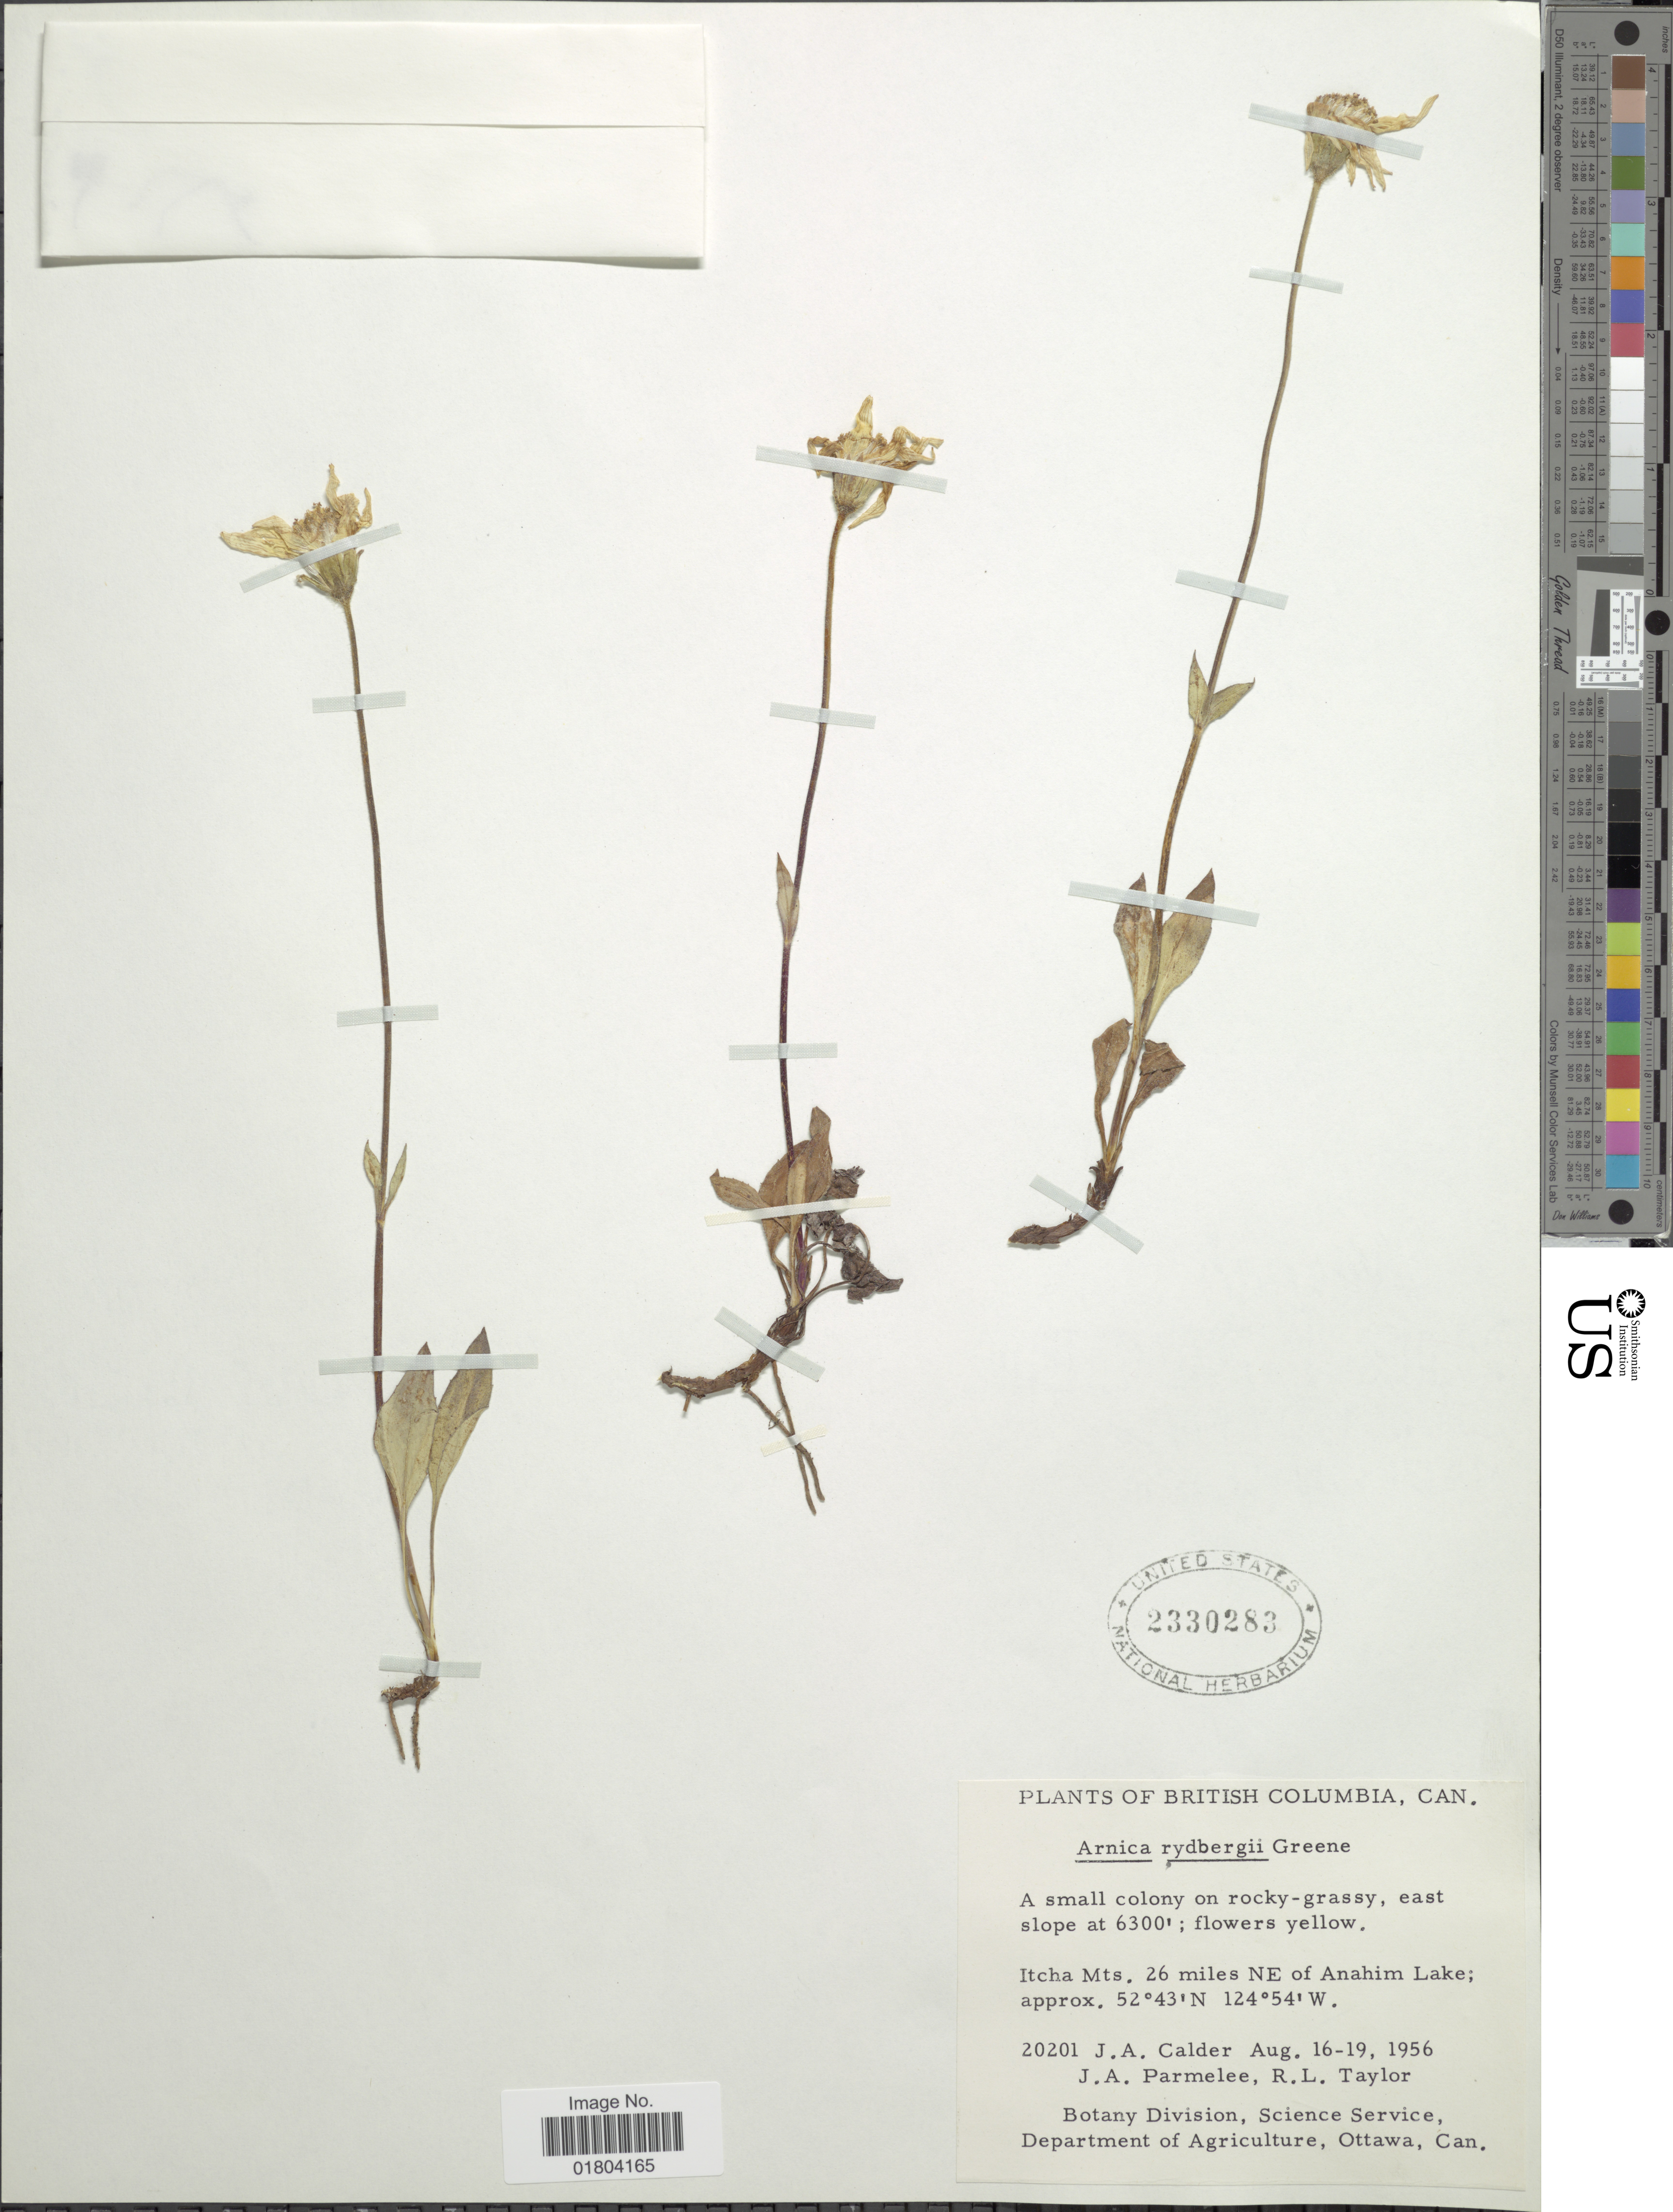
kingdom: Plantae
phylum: Tracheophyta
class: Magnoliopsida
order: Asterales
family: Asteraceae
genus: Arnica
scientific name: Arnica rydbergii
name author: Greene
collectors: J. A. Calder, J. A. Parmelee & R. Taylor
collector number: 20201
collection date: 1956-08-16/1956-08-19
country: Canada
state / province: British Columbia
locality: A small colony on rocky-grassy, east slope, Itcha Mts. 26 miles NE of Anahim Lake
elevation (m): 1920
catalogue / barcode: US 2330283